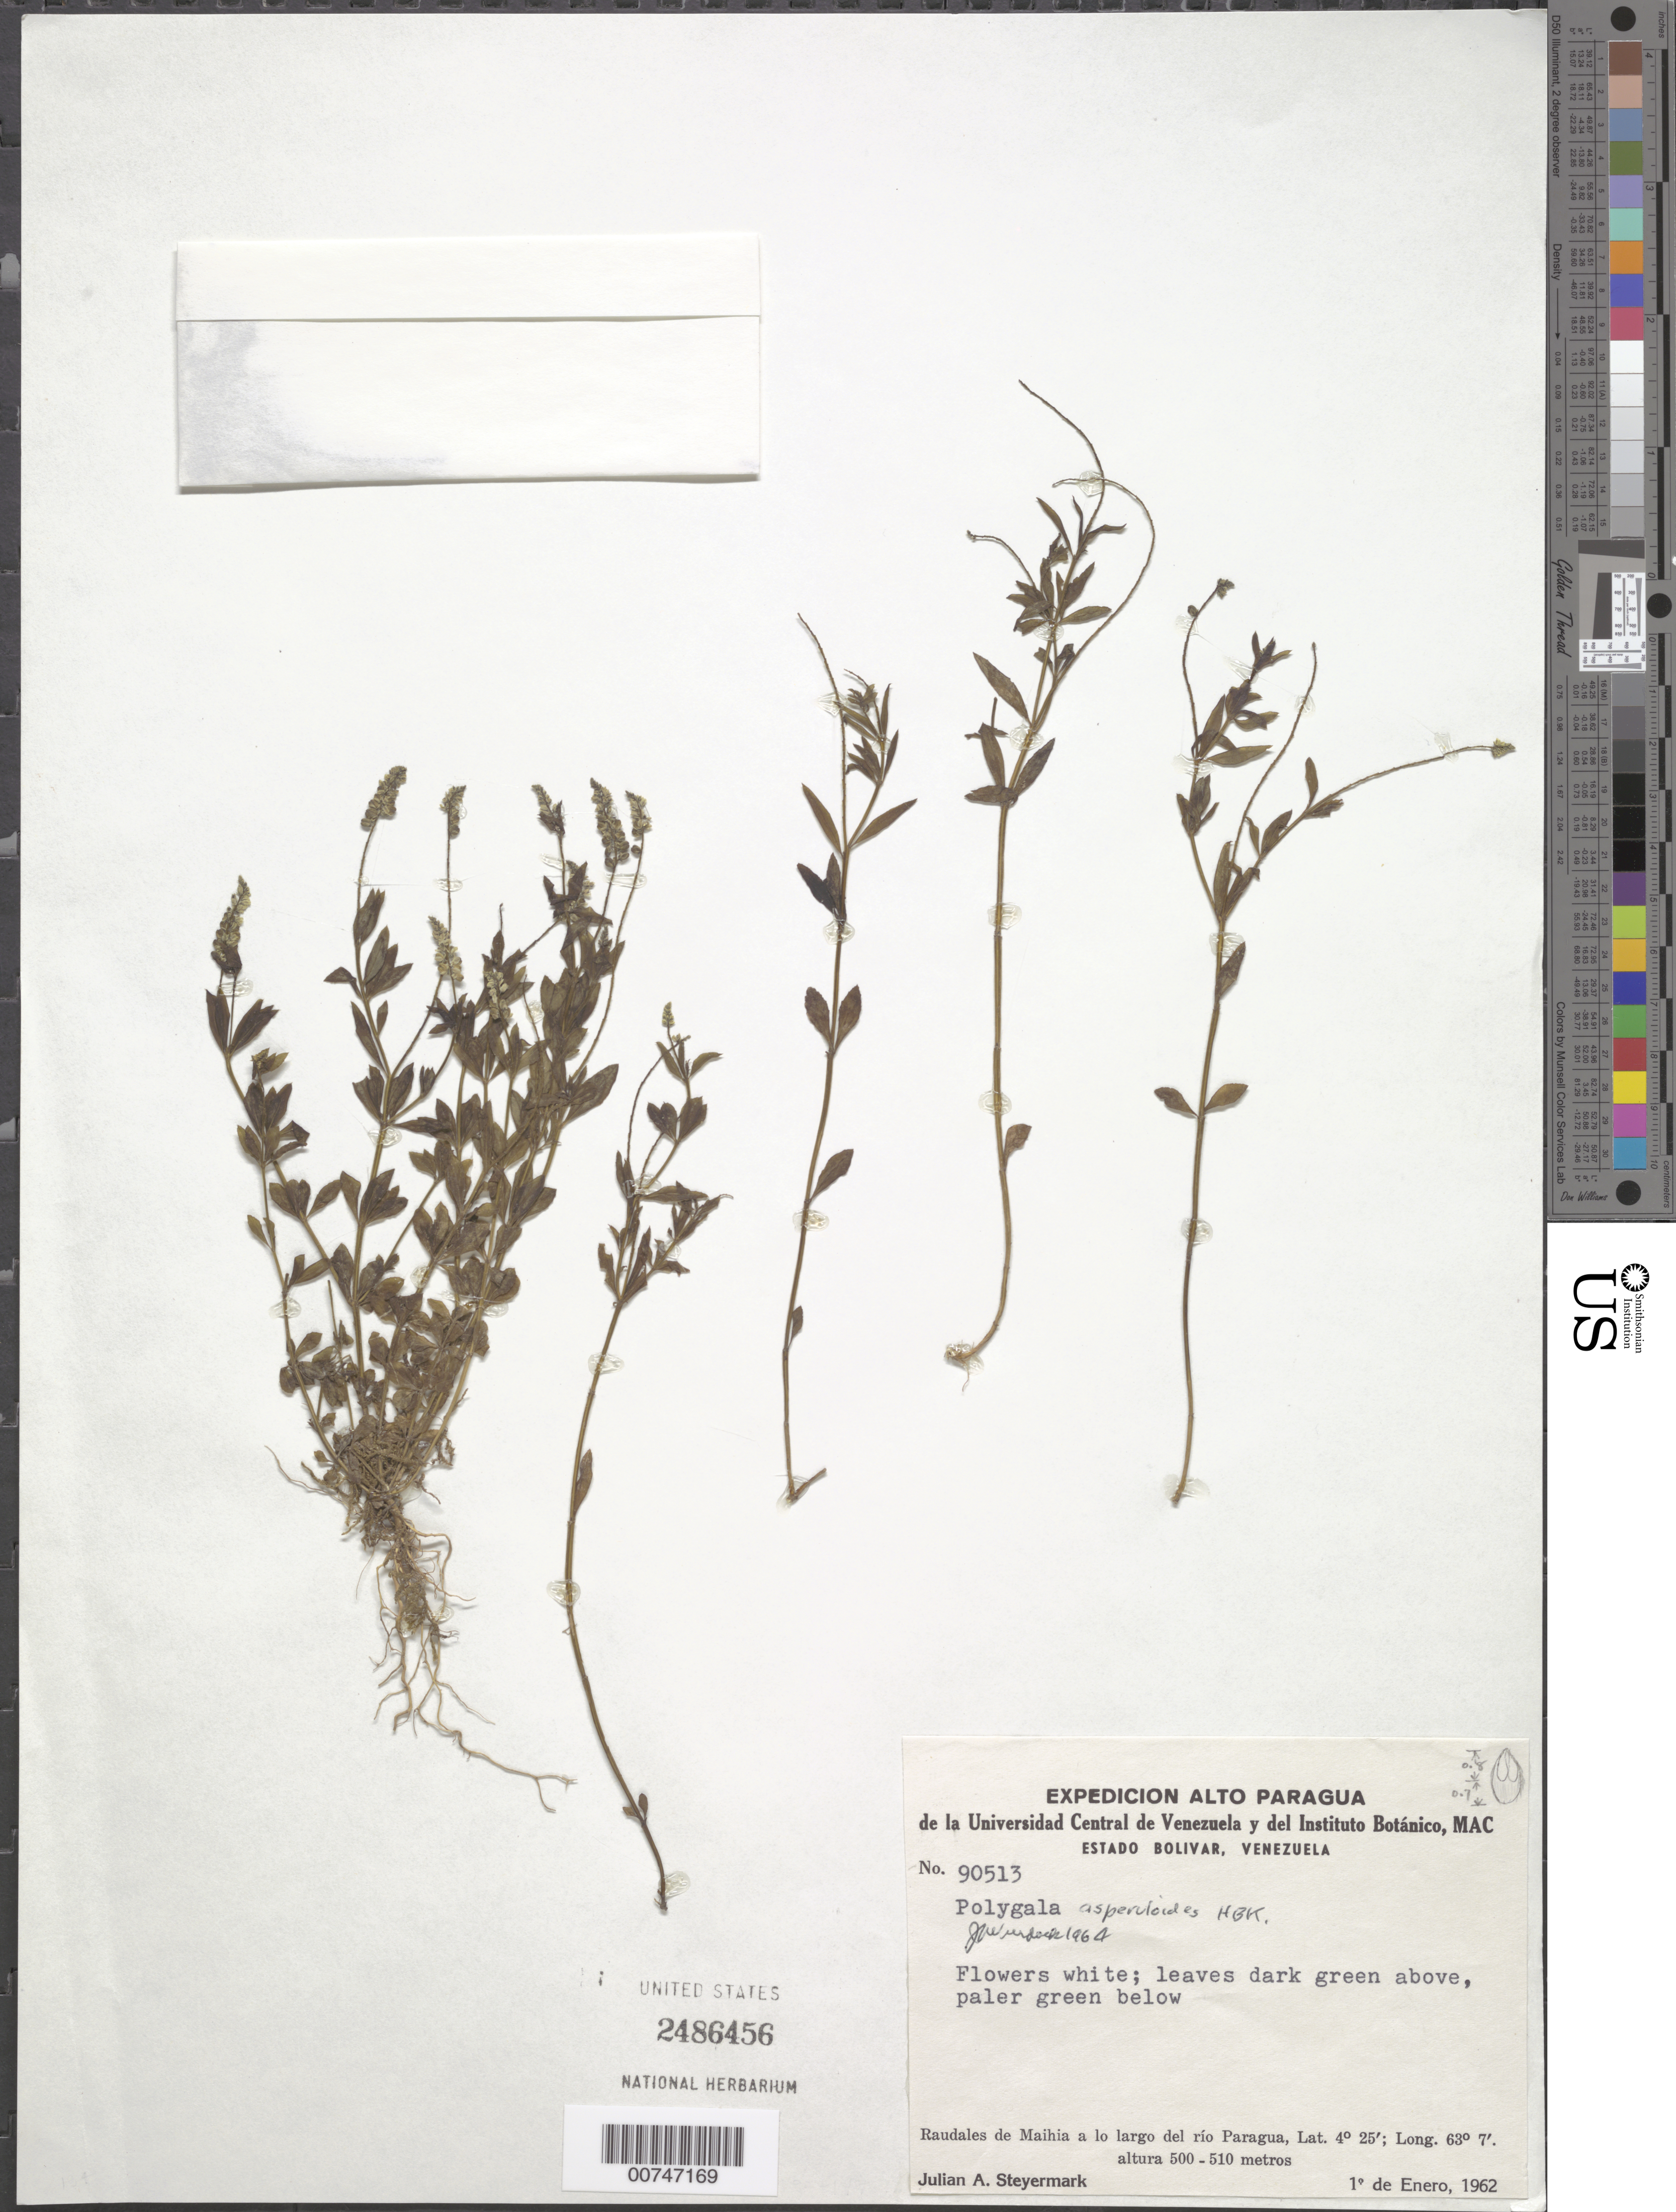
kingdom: Plantae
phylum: Tracheophyta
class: Magnoliopsida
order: Fabales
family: Polygalaceae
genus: Polygala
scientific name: Polygala asperuloides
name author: Kunth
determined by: Wurdack, John J., (US), US (UNITED STATES)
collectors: J. Steyermark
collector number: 90513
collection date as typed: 1-Jan-62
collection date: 1962-01-01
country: Venezuela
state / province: Bolívar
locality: Raudales de Maihia, Rió Paragua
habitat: Along river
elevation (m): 500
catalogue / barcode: US 2486456